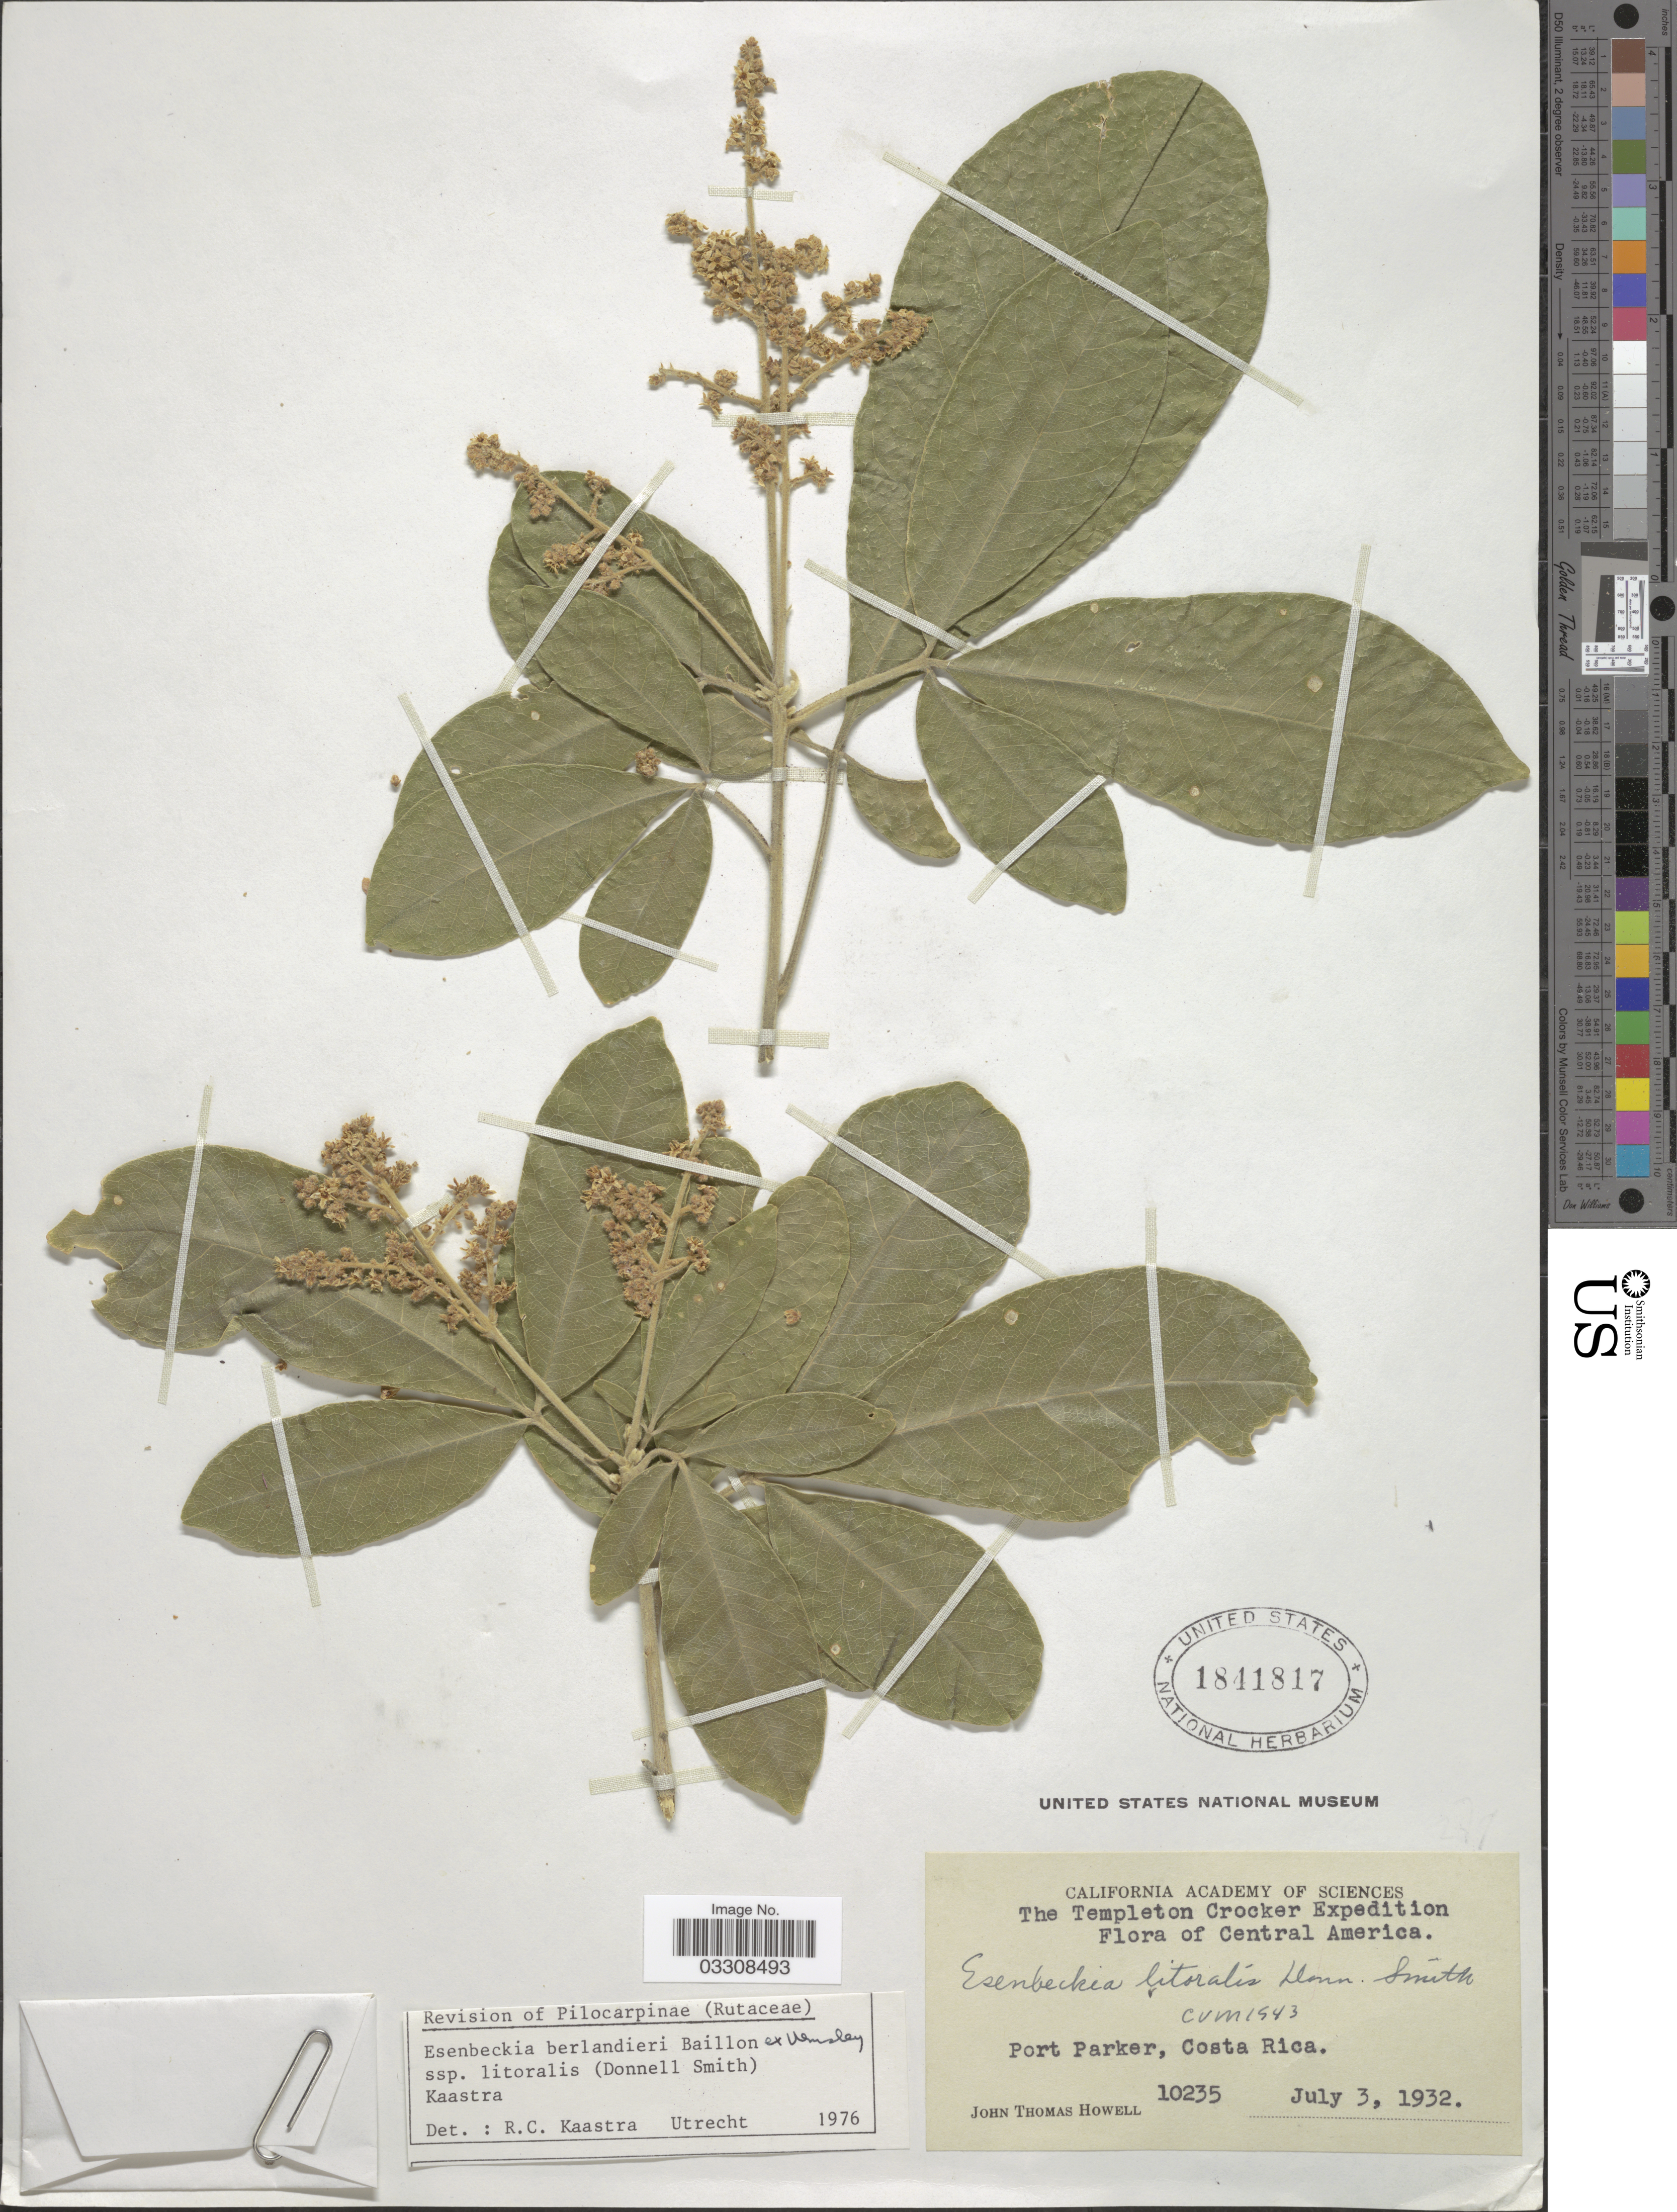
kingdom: Plantae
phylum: Tracheophyta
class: Magnoliopsida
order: Sapindales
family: Rutaceae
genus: Esenbeckia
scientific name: Esenbeckia berlandieri subsp. litoralis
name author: (Donn. Sm.) Kaastra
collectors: J. T. Howell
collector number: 10235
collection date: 1932-07-03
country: Costa Rica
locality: Port Parker.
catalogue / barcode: US 1841817